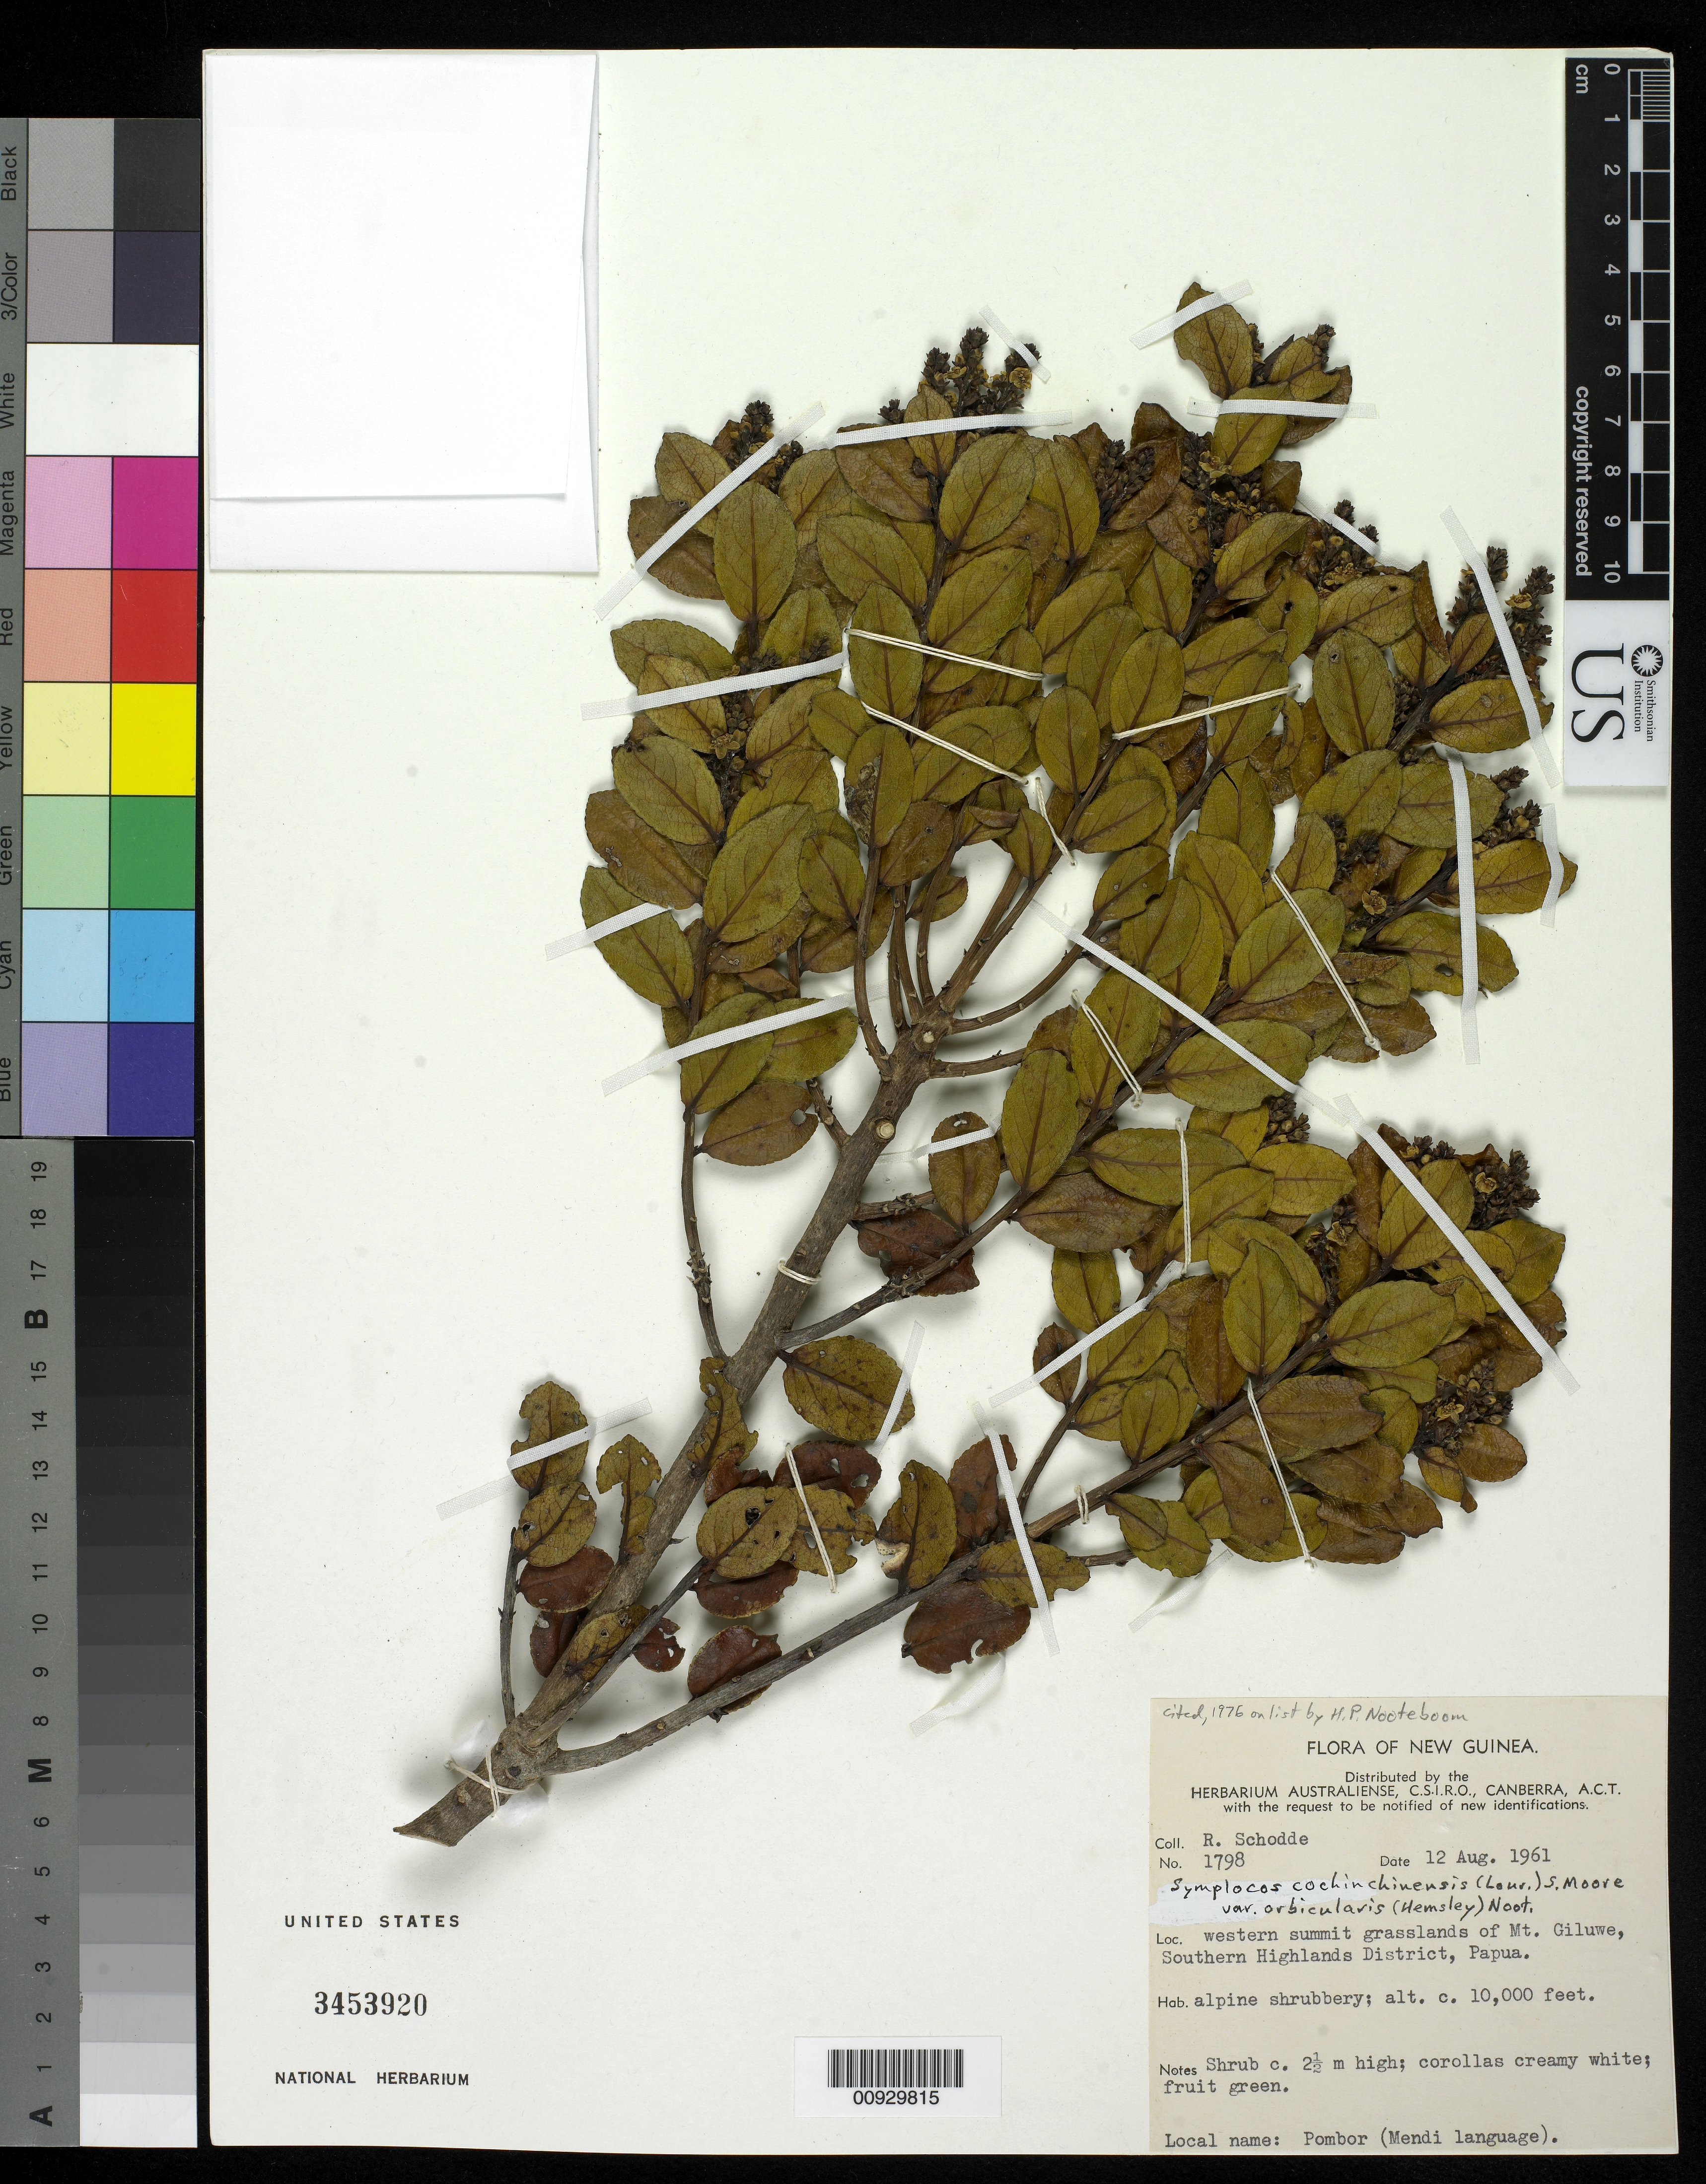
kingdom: Plantae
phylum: Tracheophyta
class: Magnoliopsida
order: Ericales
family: Symplocaceae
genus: Symplocos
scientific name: Symplocos cochinchinensis var. orbicularis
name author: (Hemsl.) Noot.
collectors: R. Schodde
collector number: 1798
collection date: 1961-08-12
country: Papua New Guinea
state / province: Southern Highlands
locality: New Guinea, western summit grasslands of Mt. Giluwe, Southern Highlands District, Papua.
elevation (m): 3048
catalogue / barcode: US 3453920